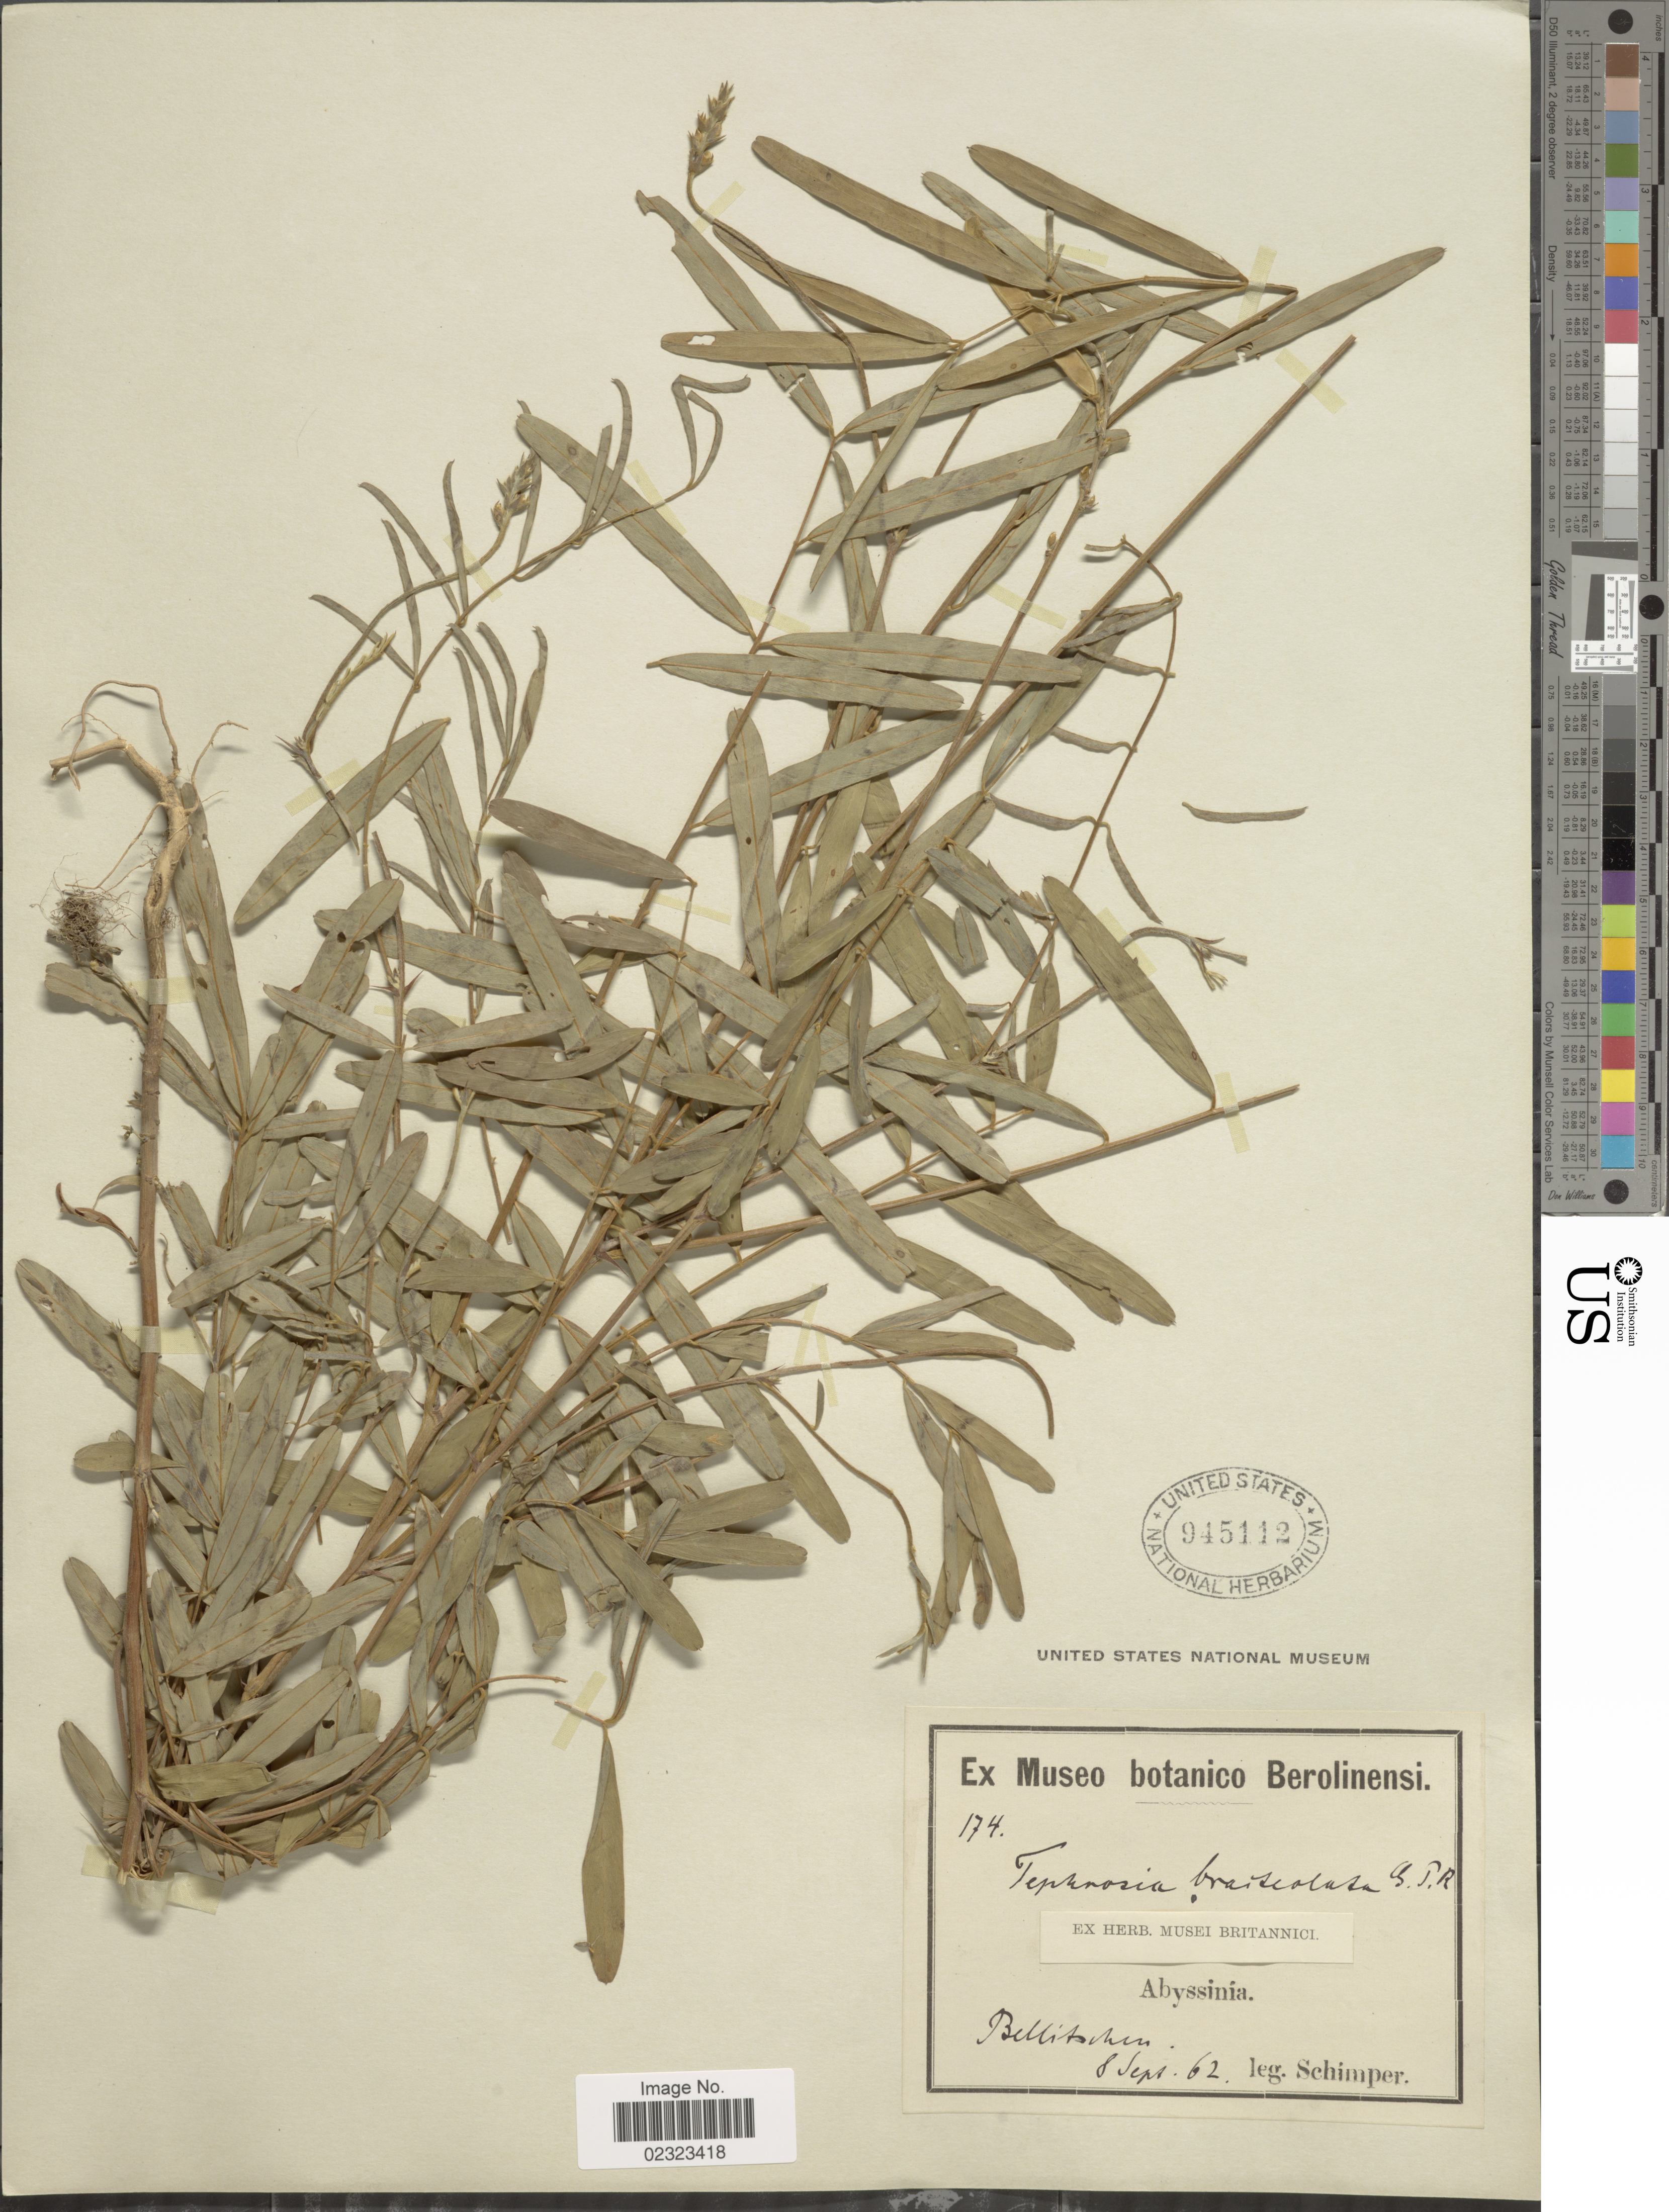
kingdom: Plantae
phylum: Tracheophyta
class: Magnoliopsida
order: Fabales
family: Fabaceae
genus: Tephrosia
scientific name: Tephrosia bracteolata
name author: Guill. & Perr.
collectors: -. Schimper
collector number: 174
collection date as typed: Transcribed d/m/y: 8/9/62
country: Eritrea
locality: Abyssinia, Bellitschen.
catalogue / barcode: US 945112